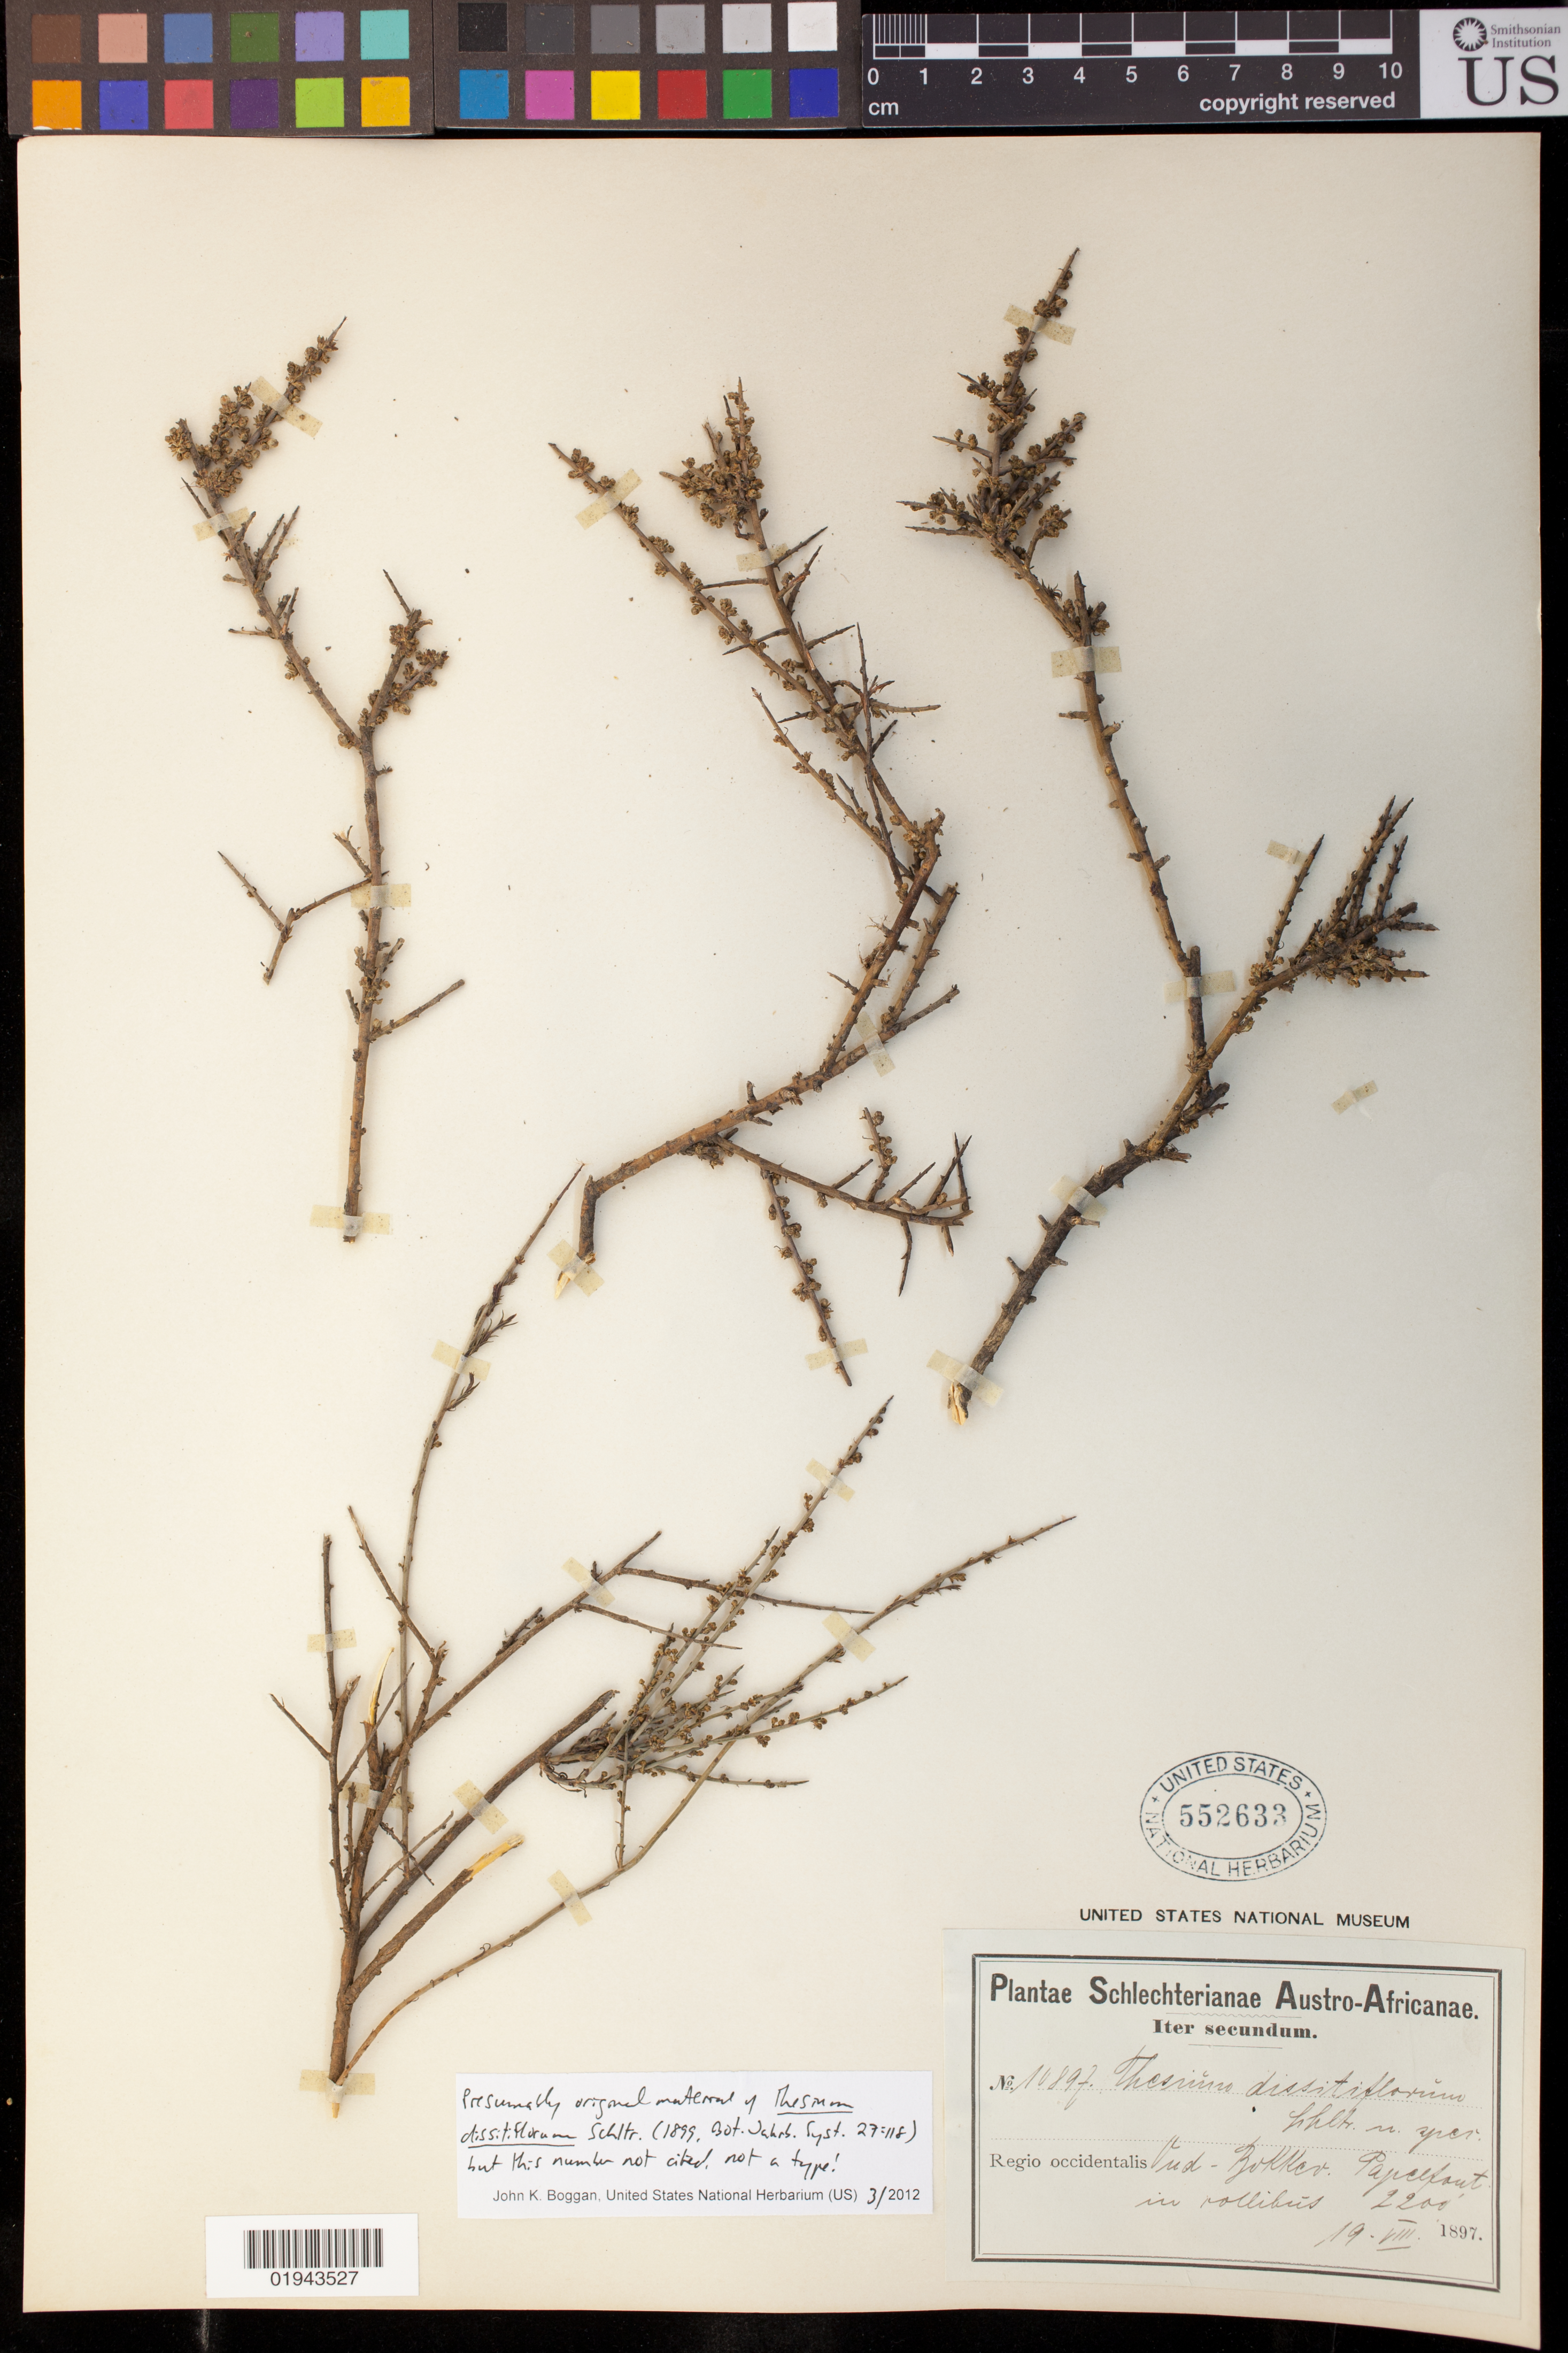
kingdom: Plantae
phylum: Tracheophyta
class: Magnoliopsida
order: Santalales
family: Thesiaceae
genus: Thesium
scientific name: Thesium sp.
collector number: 10897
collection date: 1897-08-19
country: South Africa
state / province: Western Cape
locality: Oud-Bokker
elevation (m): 671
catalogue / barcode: US 552633